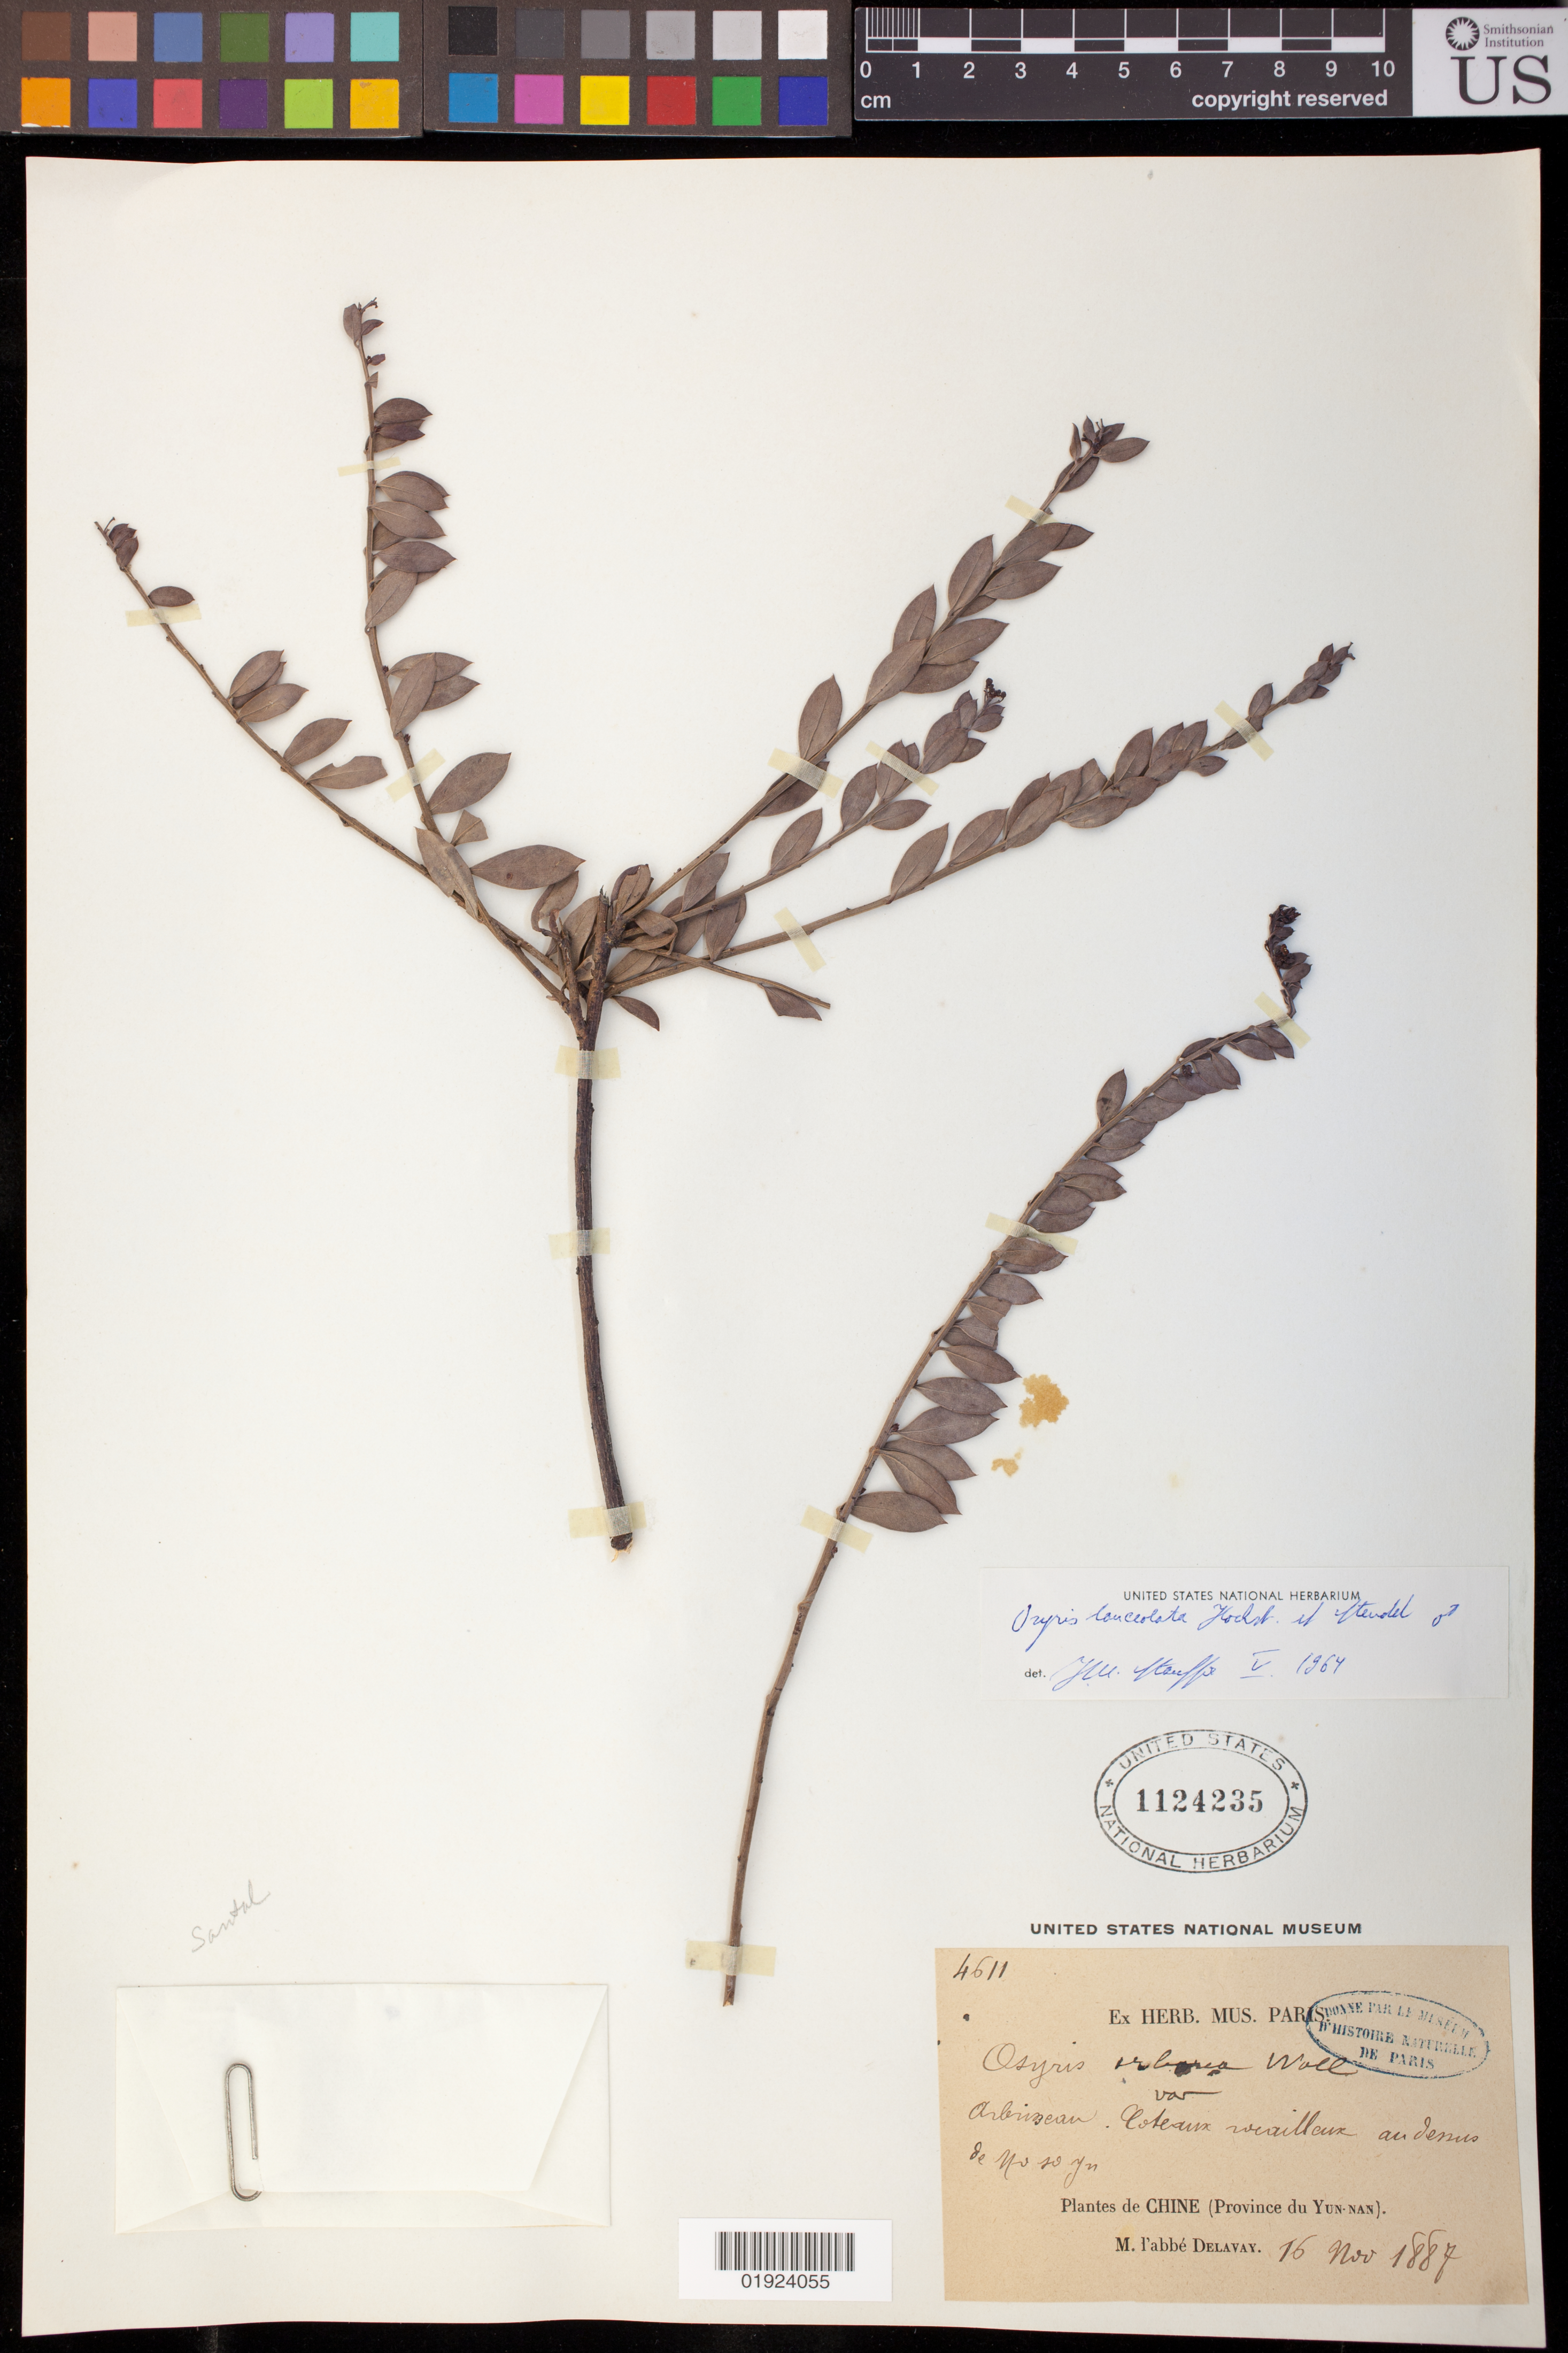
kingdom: Plantae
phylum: Tracheophyta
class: Magnoliopsida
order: Santalales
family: Santalaceae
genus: Osyris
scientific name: Osyris quadripartita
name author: Salzm. ex Decne.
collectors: M. Delavay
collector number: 4611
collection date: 1887-11-16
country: China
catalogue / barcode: US 1124235